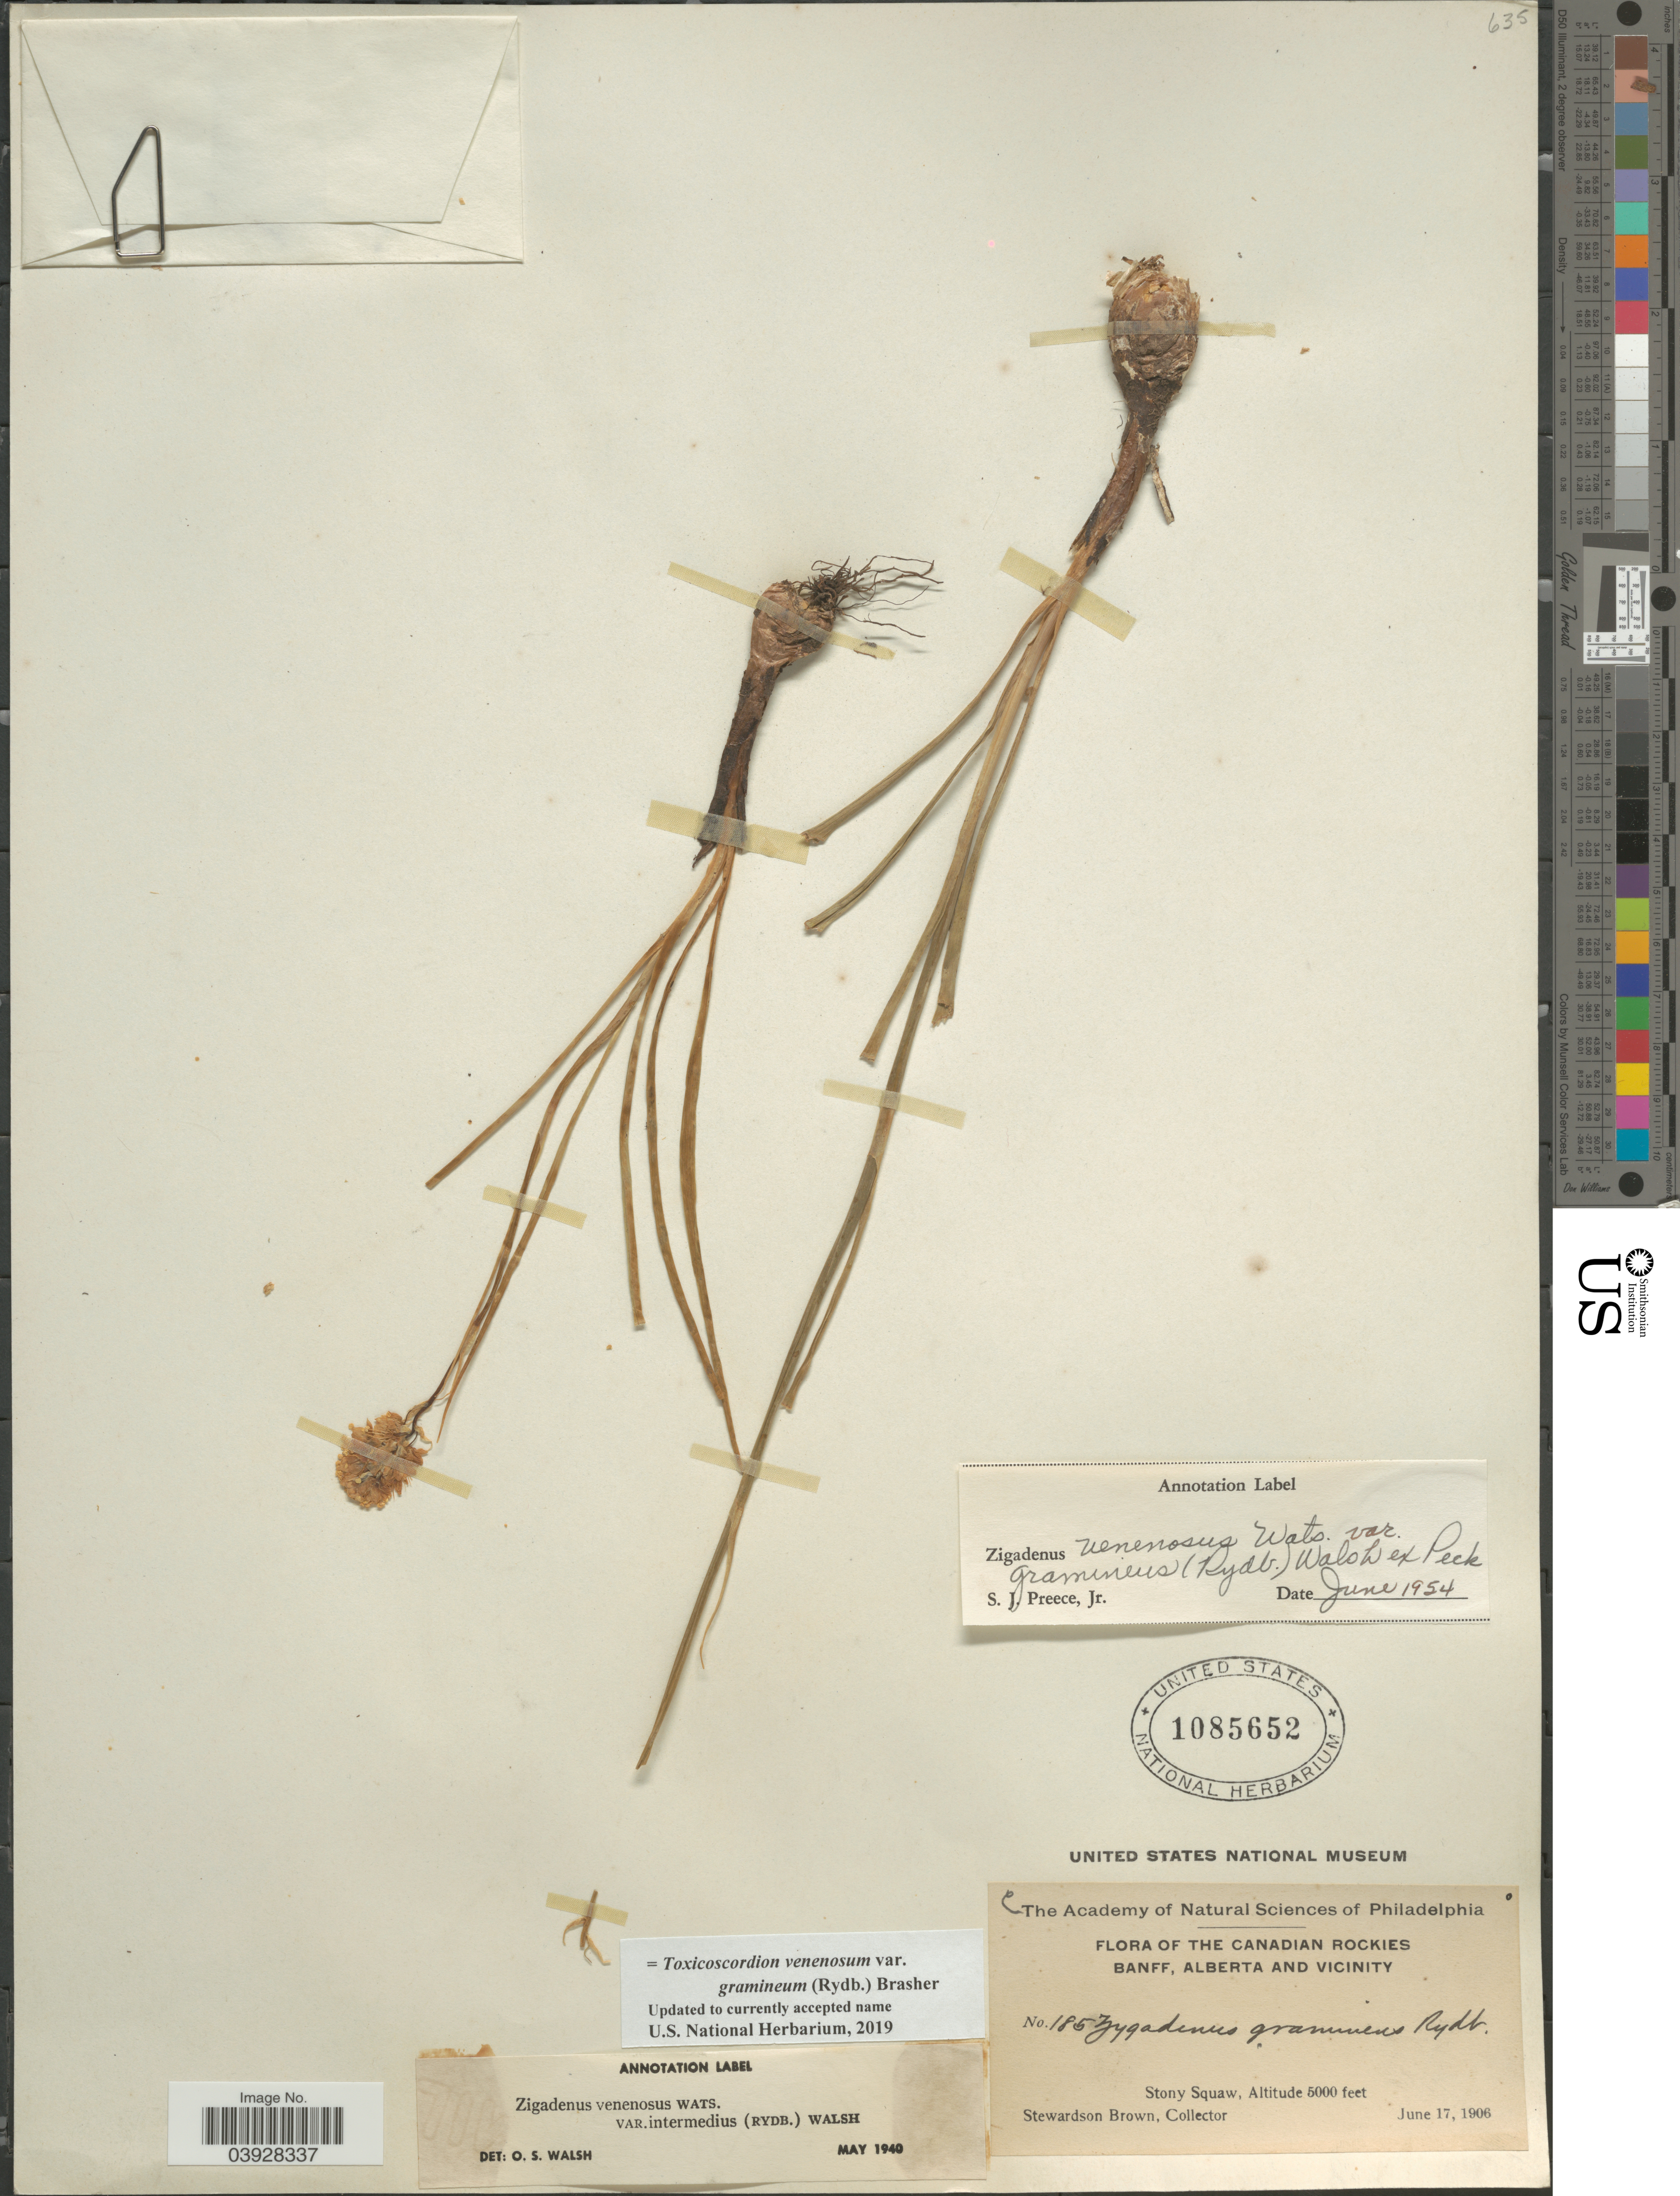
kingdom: Plantae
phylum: Tracheophyta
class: Liliopsida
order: Liliales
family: Melanthiaceae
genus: Toxicoscordion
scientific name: Toxicoscordion venenosum var. gramineum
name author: (Rydb.) Brasher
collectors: S. Brown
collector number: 185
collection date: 1906-06-17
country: Canada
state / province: Alberta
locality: The Canadian Rockies, Banff, Alberta and Vicinity. Stony Squaw.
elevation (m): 1524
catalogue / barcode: US 1085652